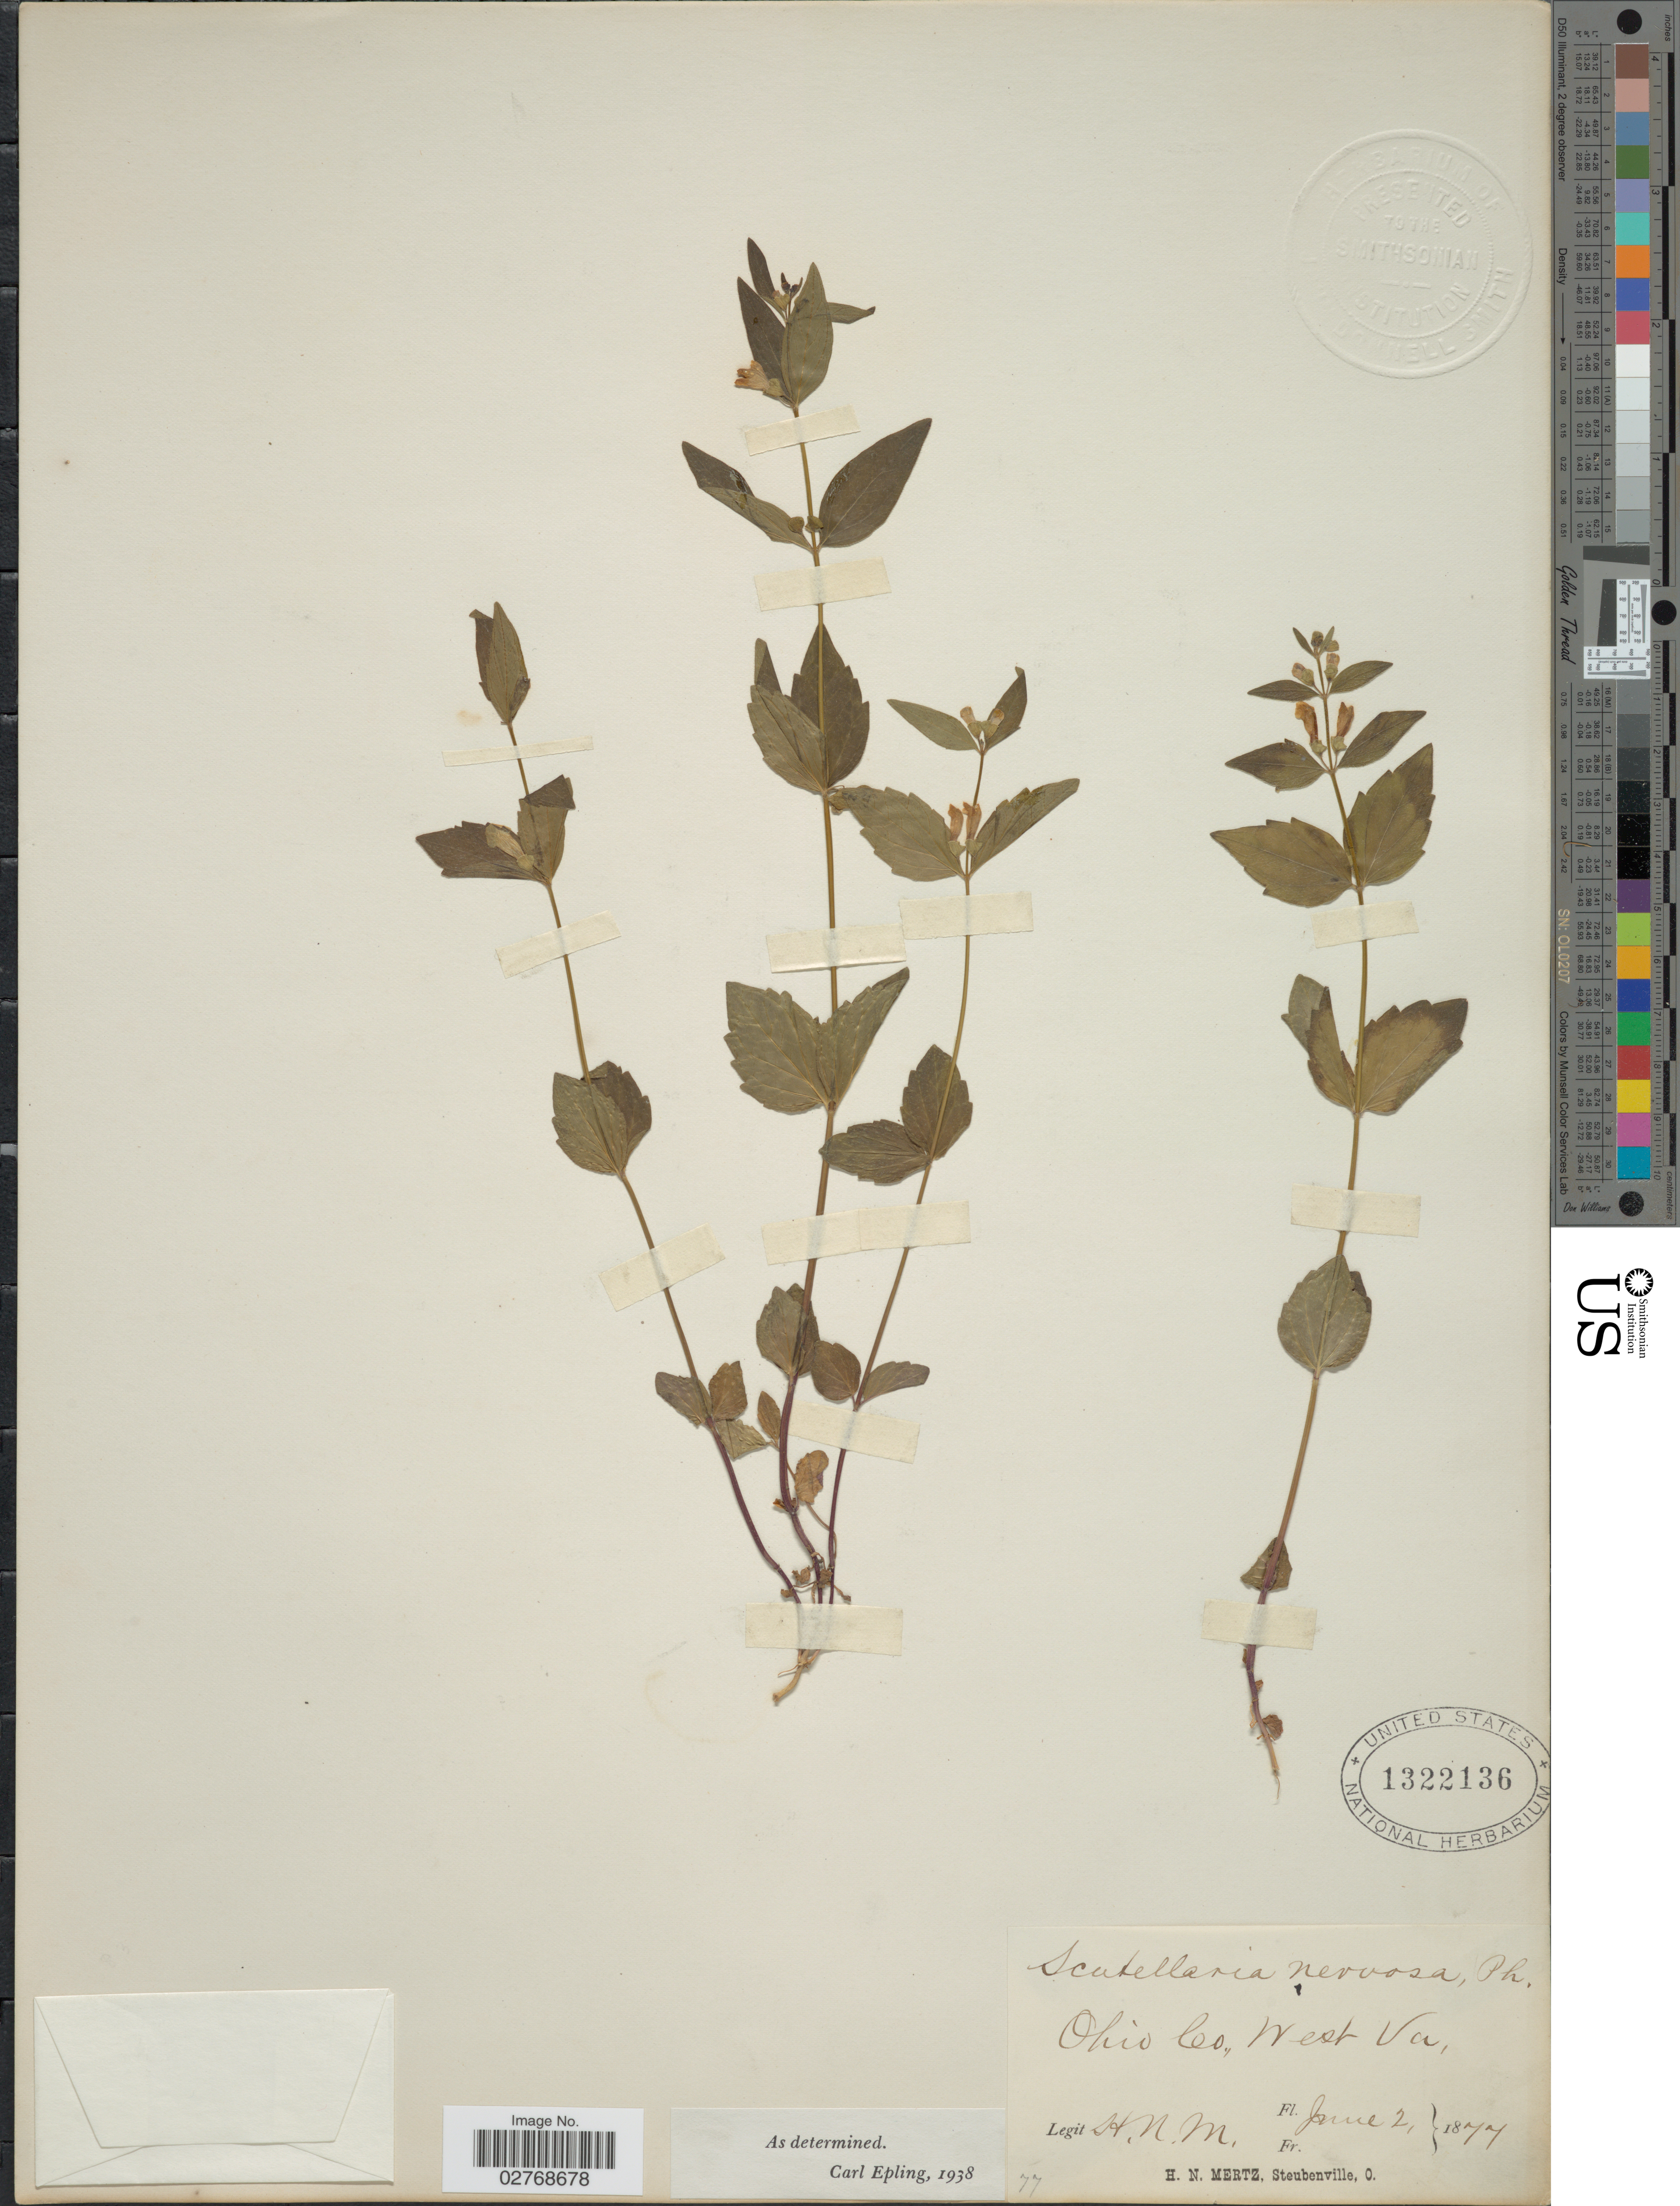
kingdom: Plantae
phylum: Tracheophyta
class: Magnoliopsida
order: Lamiales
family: Lamiaceae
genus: Scutellaria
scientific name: Scutellaria nervosa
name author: Pursh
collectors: H. Mertz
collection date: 1877-06-02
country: United States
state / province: West Virginia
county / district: Ohio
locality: Ohio Co.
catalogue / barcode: US 1322136